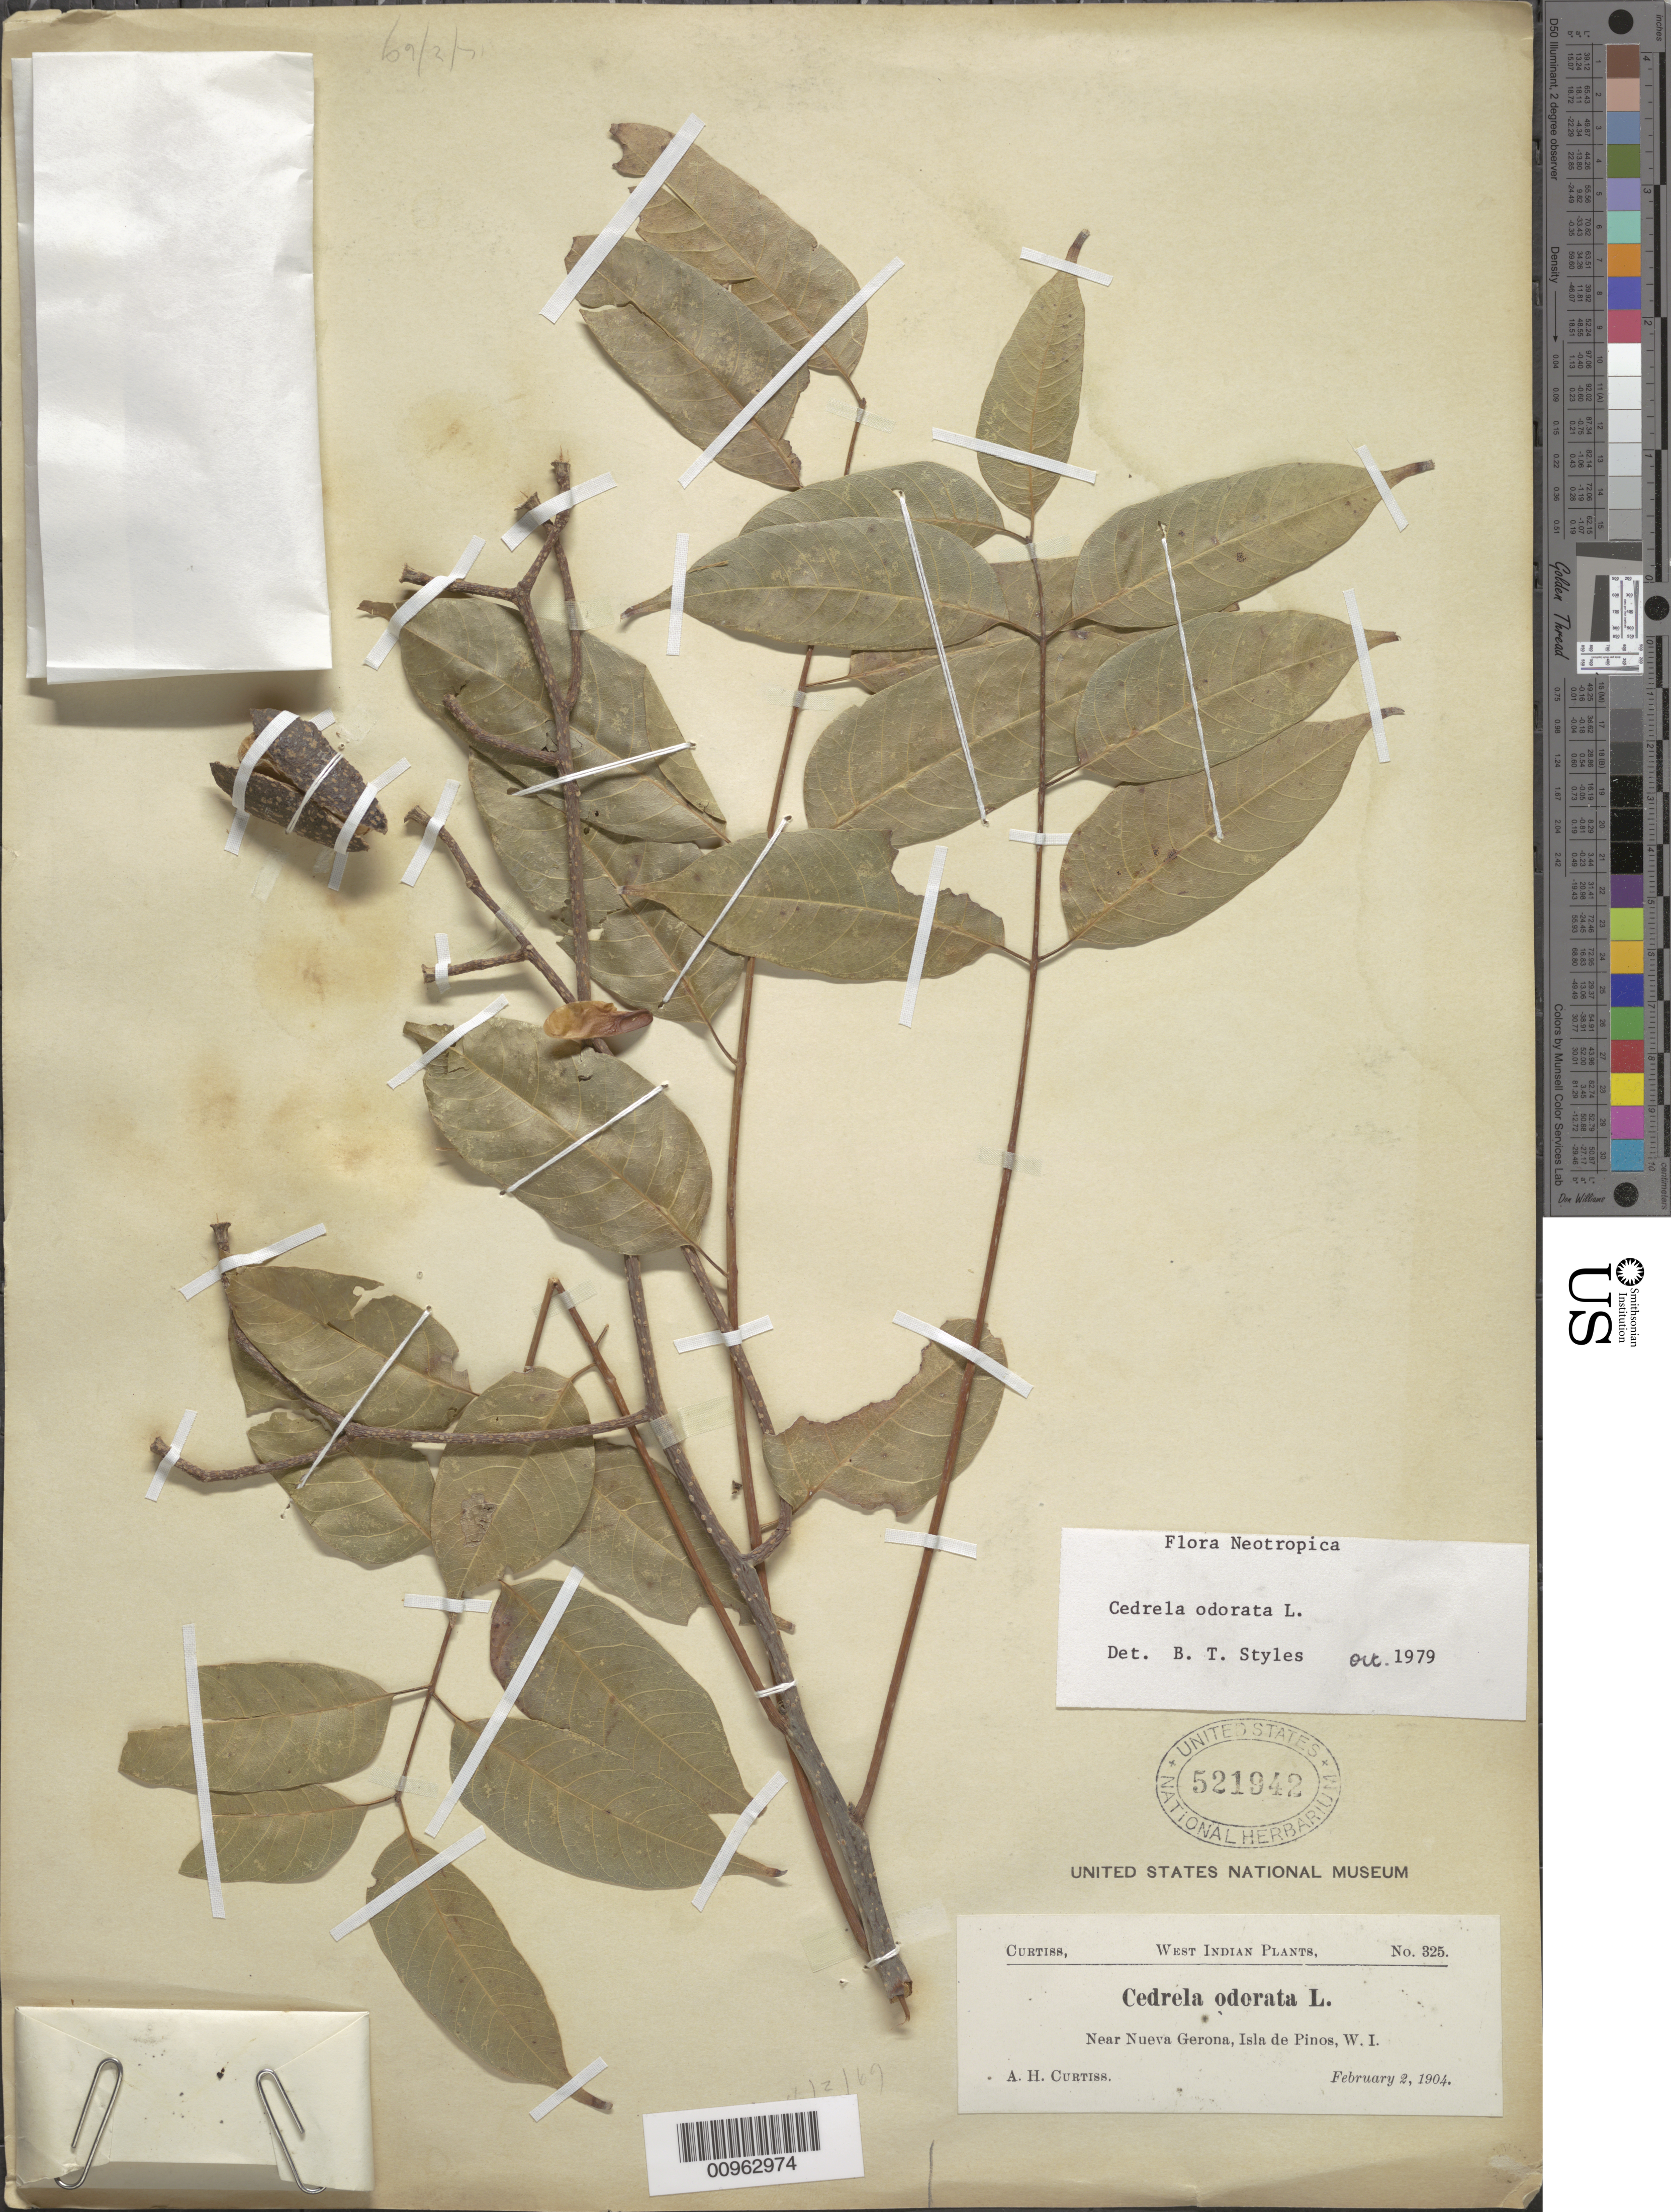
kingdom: Plantae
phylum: Tracheophyta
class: Magnoliopsida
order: Sapindales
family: Meliaceae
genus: Cedrela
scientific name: Cedrela odorata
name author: L.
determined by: Styles, B. T.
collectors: A. H. Curtiss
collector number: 325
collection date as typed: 02 Feb 1904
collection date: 1904-02-02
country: Cuba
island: Isla de la Juventud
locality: Isle of Pines, Near Nueva Gerona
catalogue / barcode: US 521942